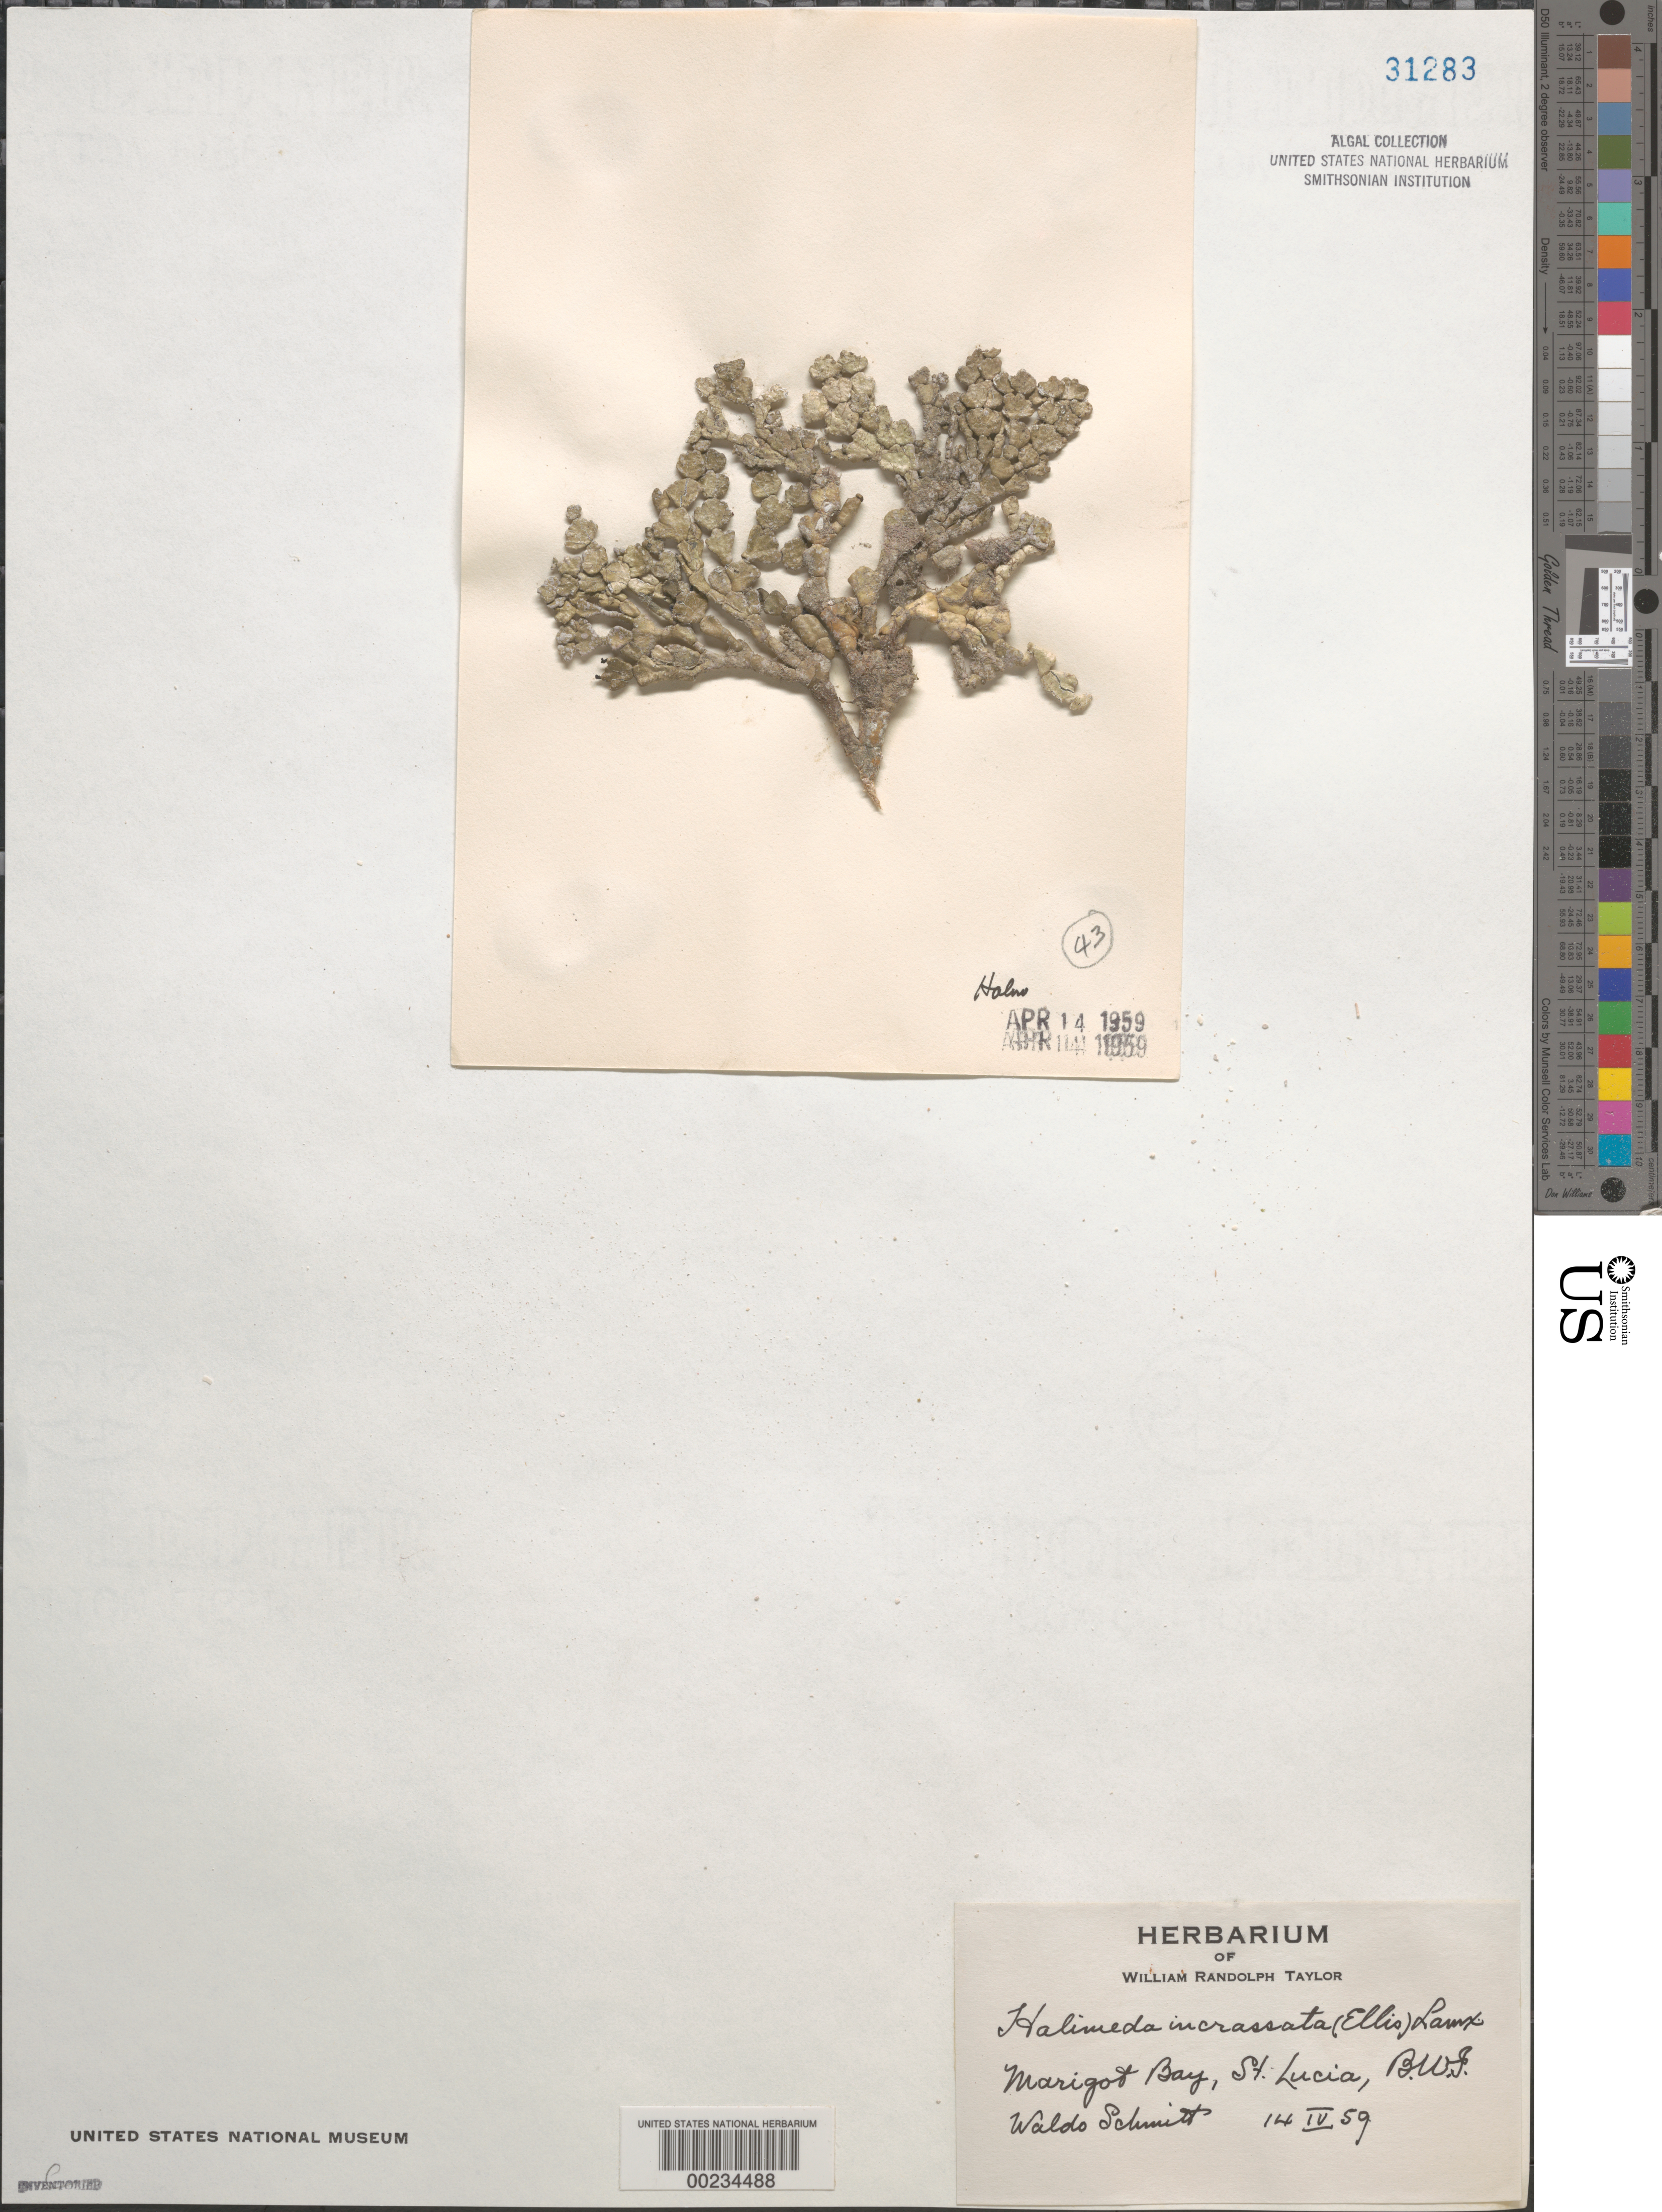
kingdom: Plantae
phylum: Chlorophyta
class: Ulvophyceae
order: Bryopsidales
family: Halimedaceae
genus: Halimeda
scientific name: Halimeda incrassata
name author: (J. Ellis) J.V.Lamouroux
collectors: W. L. Schmitt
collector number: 43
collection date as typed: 14 Apr 1959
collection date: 1959-04-14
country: St. Lucia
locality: Marigot Bay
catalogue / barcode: US 31283